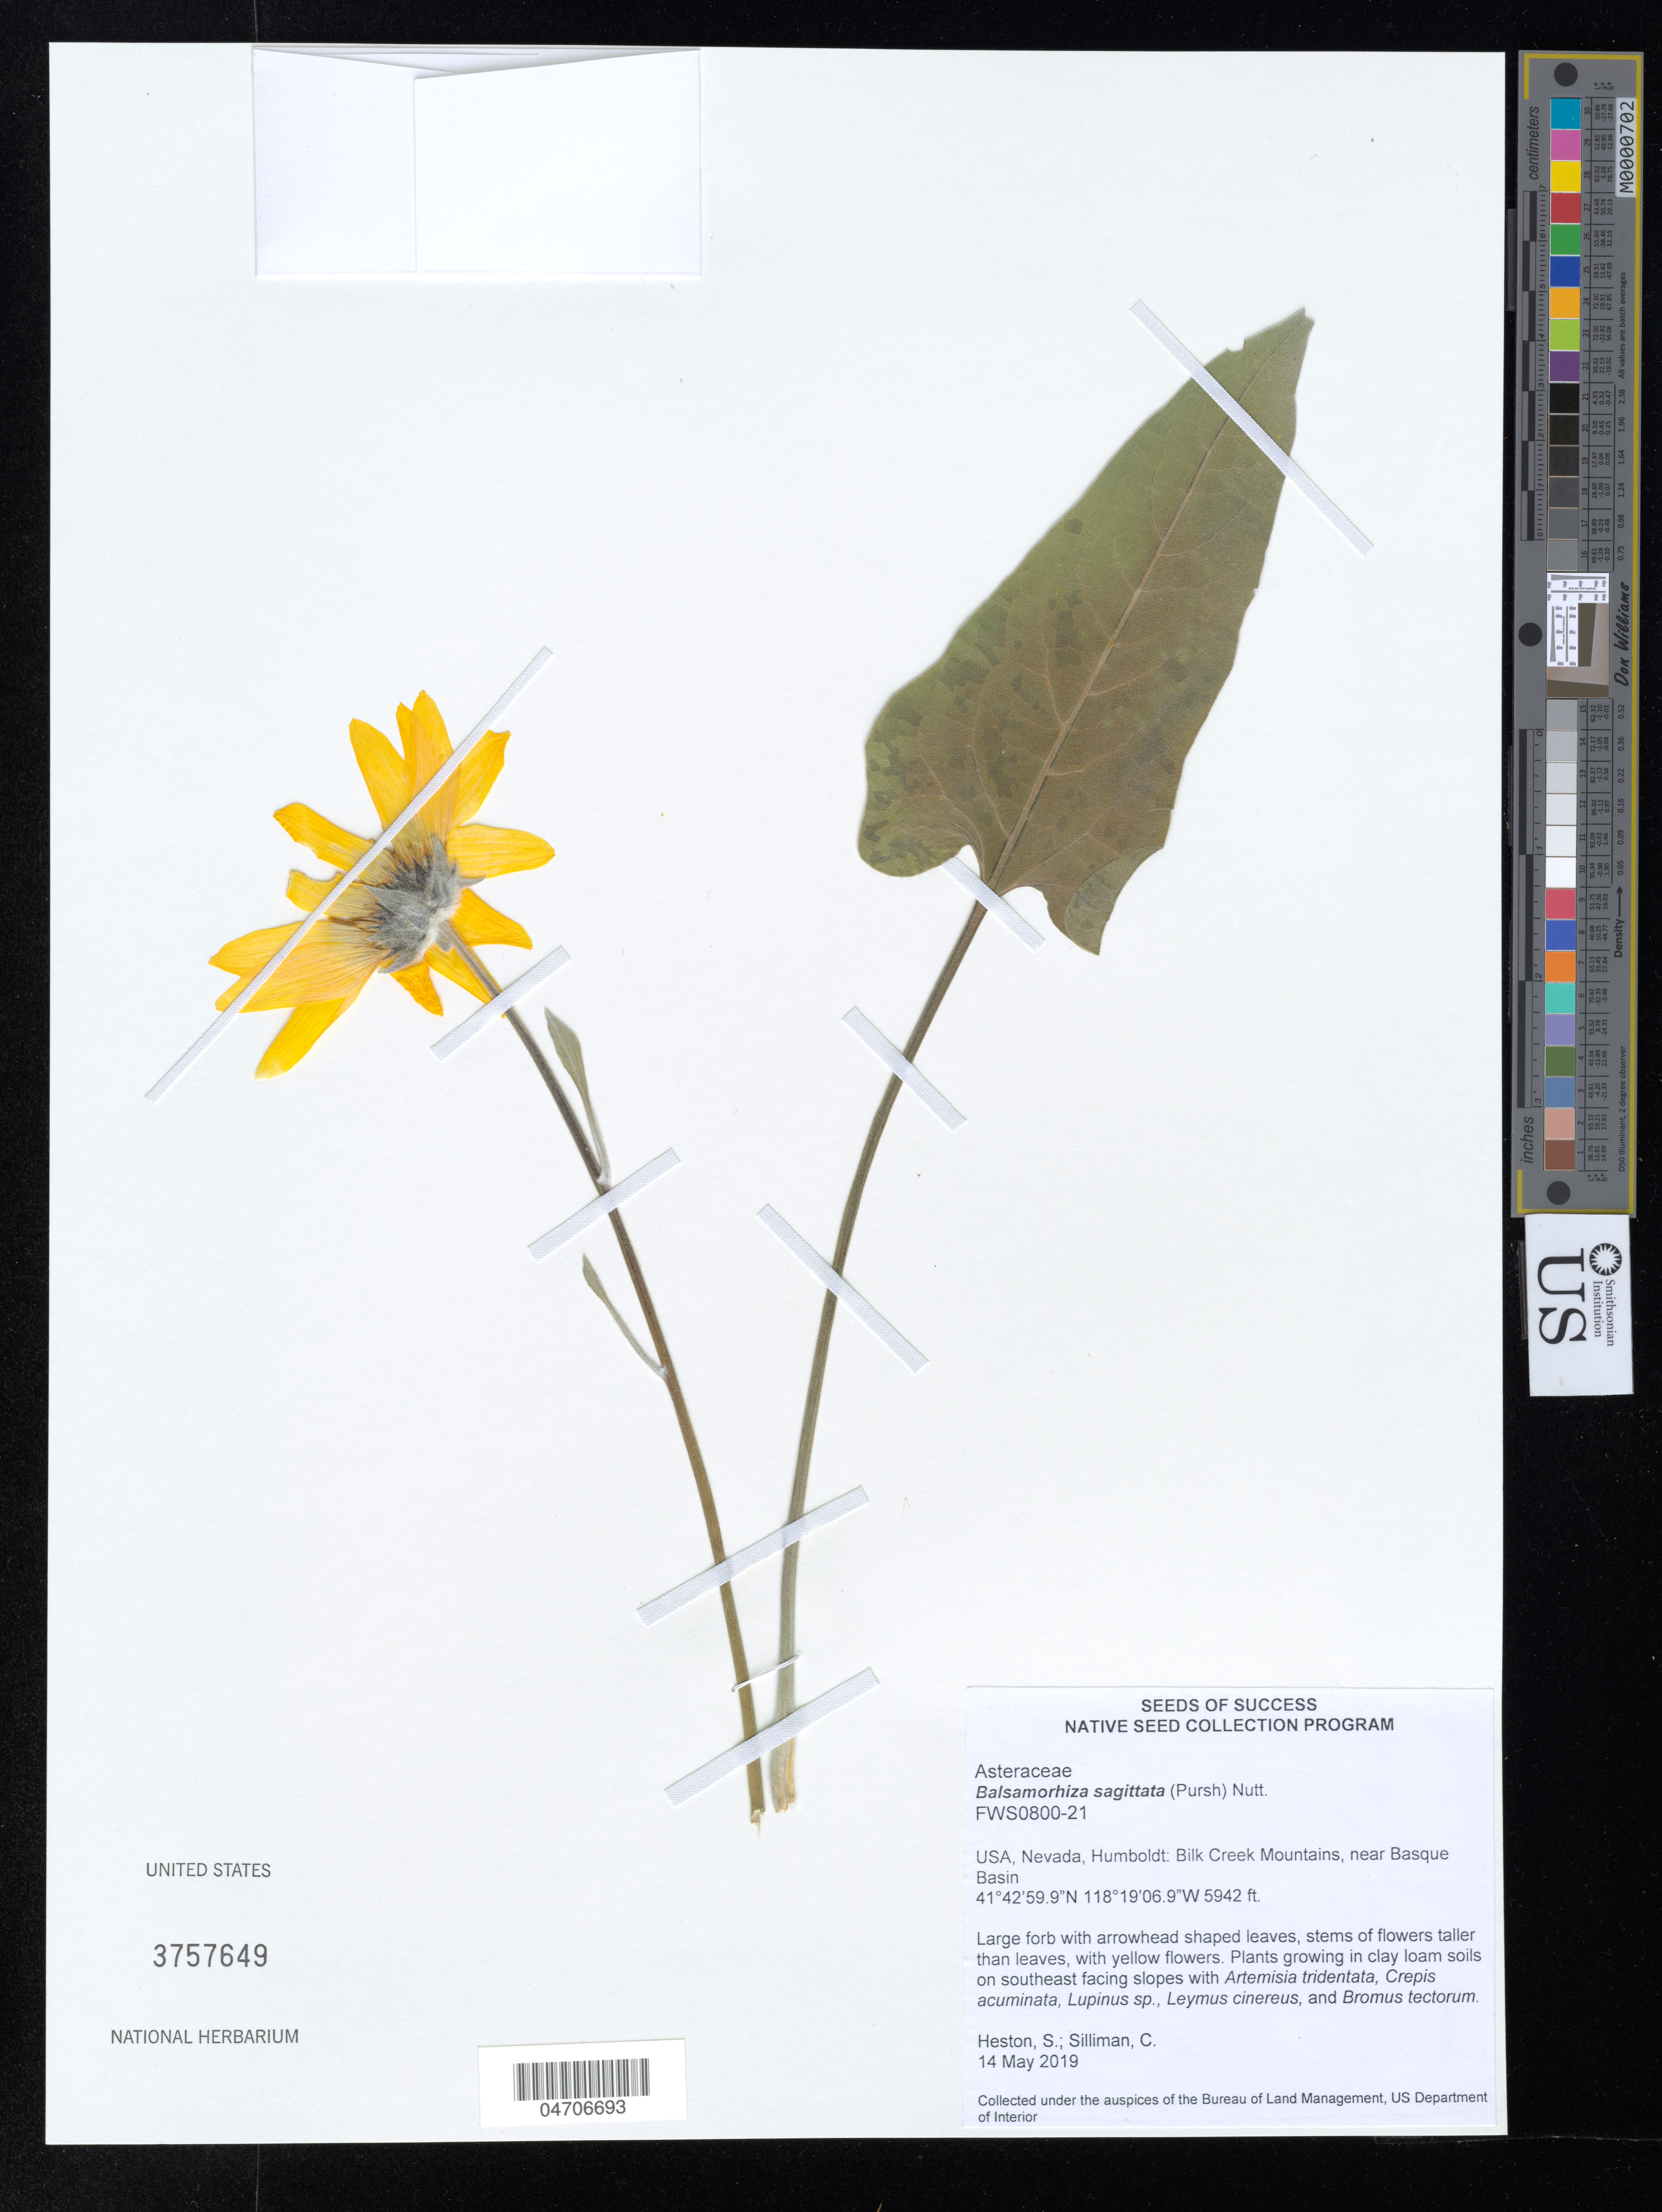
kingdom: Plantae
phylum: Tracheophyta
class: Magnoliopsida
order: Asterales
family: Asteraceae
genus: Balsamorhiza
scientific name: Balsamorhiza sagittata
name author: (Pursh) Nutt.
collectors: S. Heston & C. Silliman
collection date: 2019-05-14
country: United States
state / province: Nevada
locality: Humboldt: Bilk Creek Mountains, near Basque Basin.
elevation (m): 1811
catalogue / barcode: US 3757649